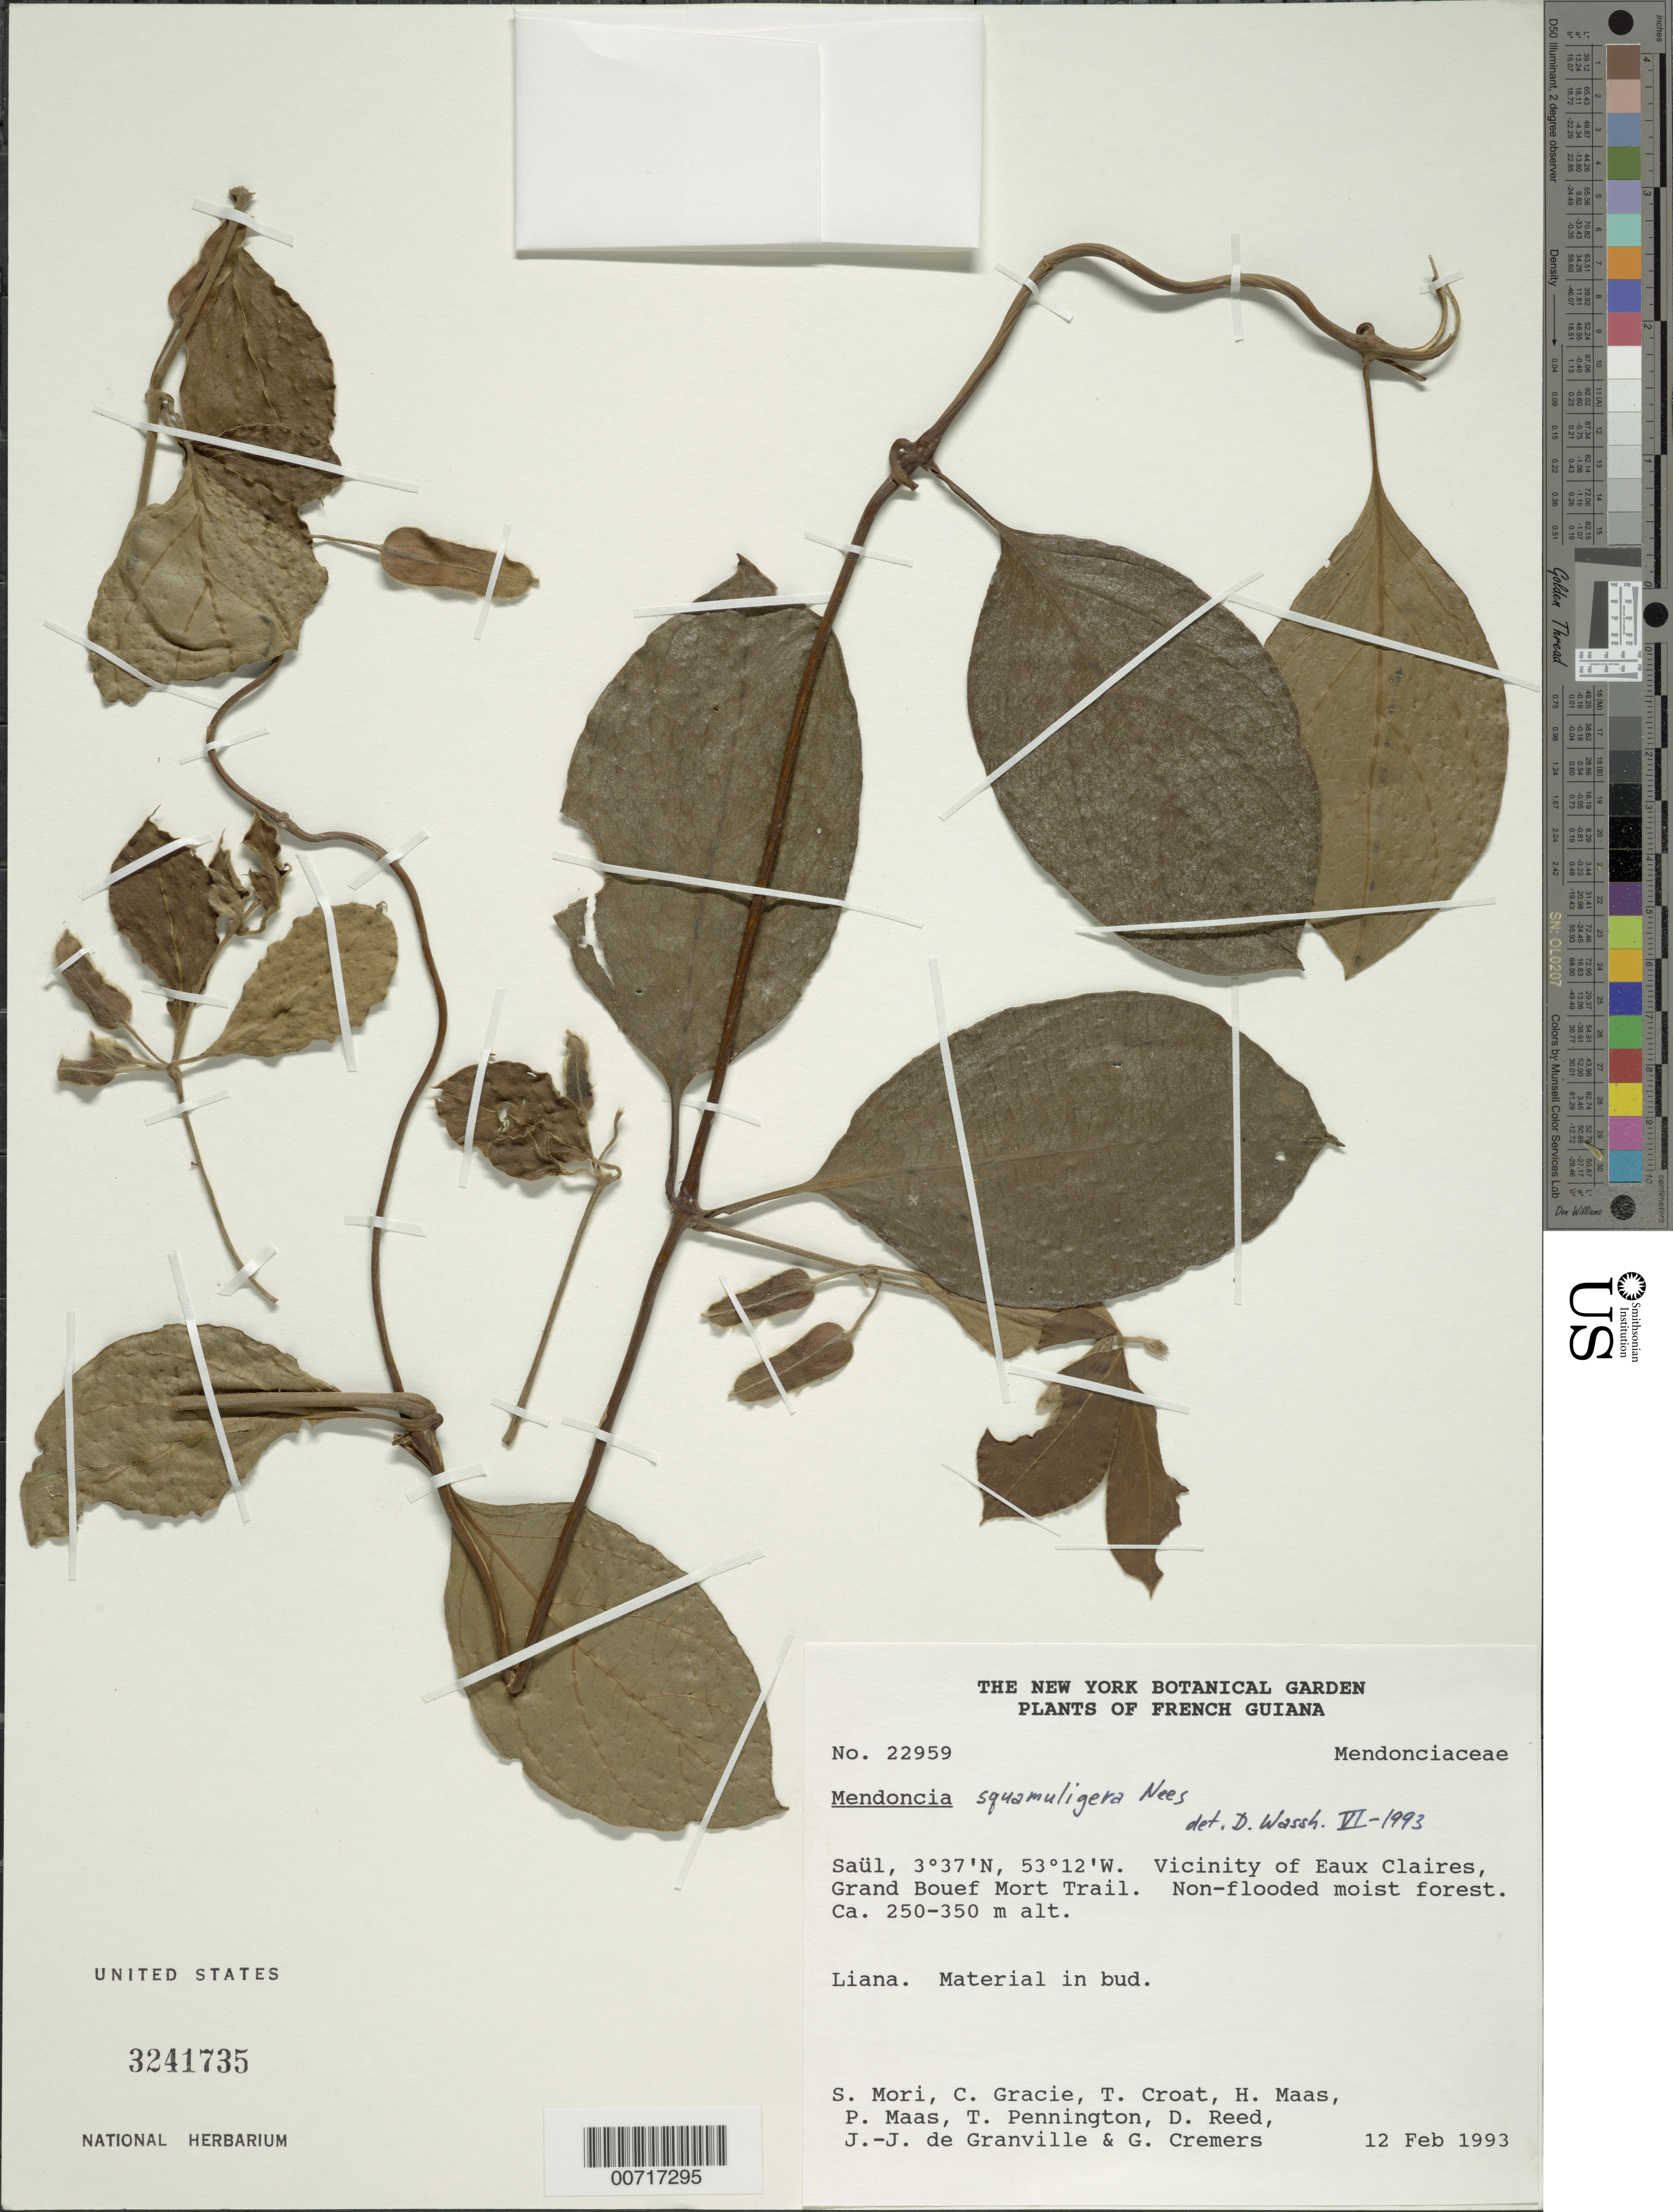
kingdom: Plantae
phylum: Tracheophyta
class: Magnoliopsida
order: Lamiales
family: Acanthaceae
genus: Mendoncia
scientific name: Mendoncia squamuligera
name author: Nees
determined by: Wasshausen, Dieter C., (BOT), Smithsonian Institution - National Museum of Natural History (UNITED STATES)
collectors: S. Mori, C. A. Gracie, T. B. Croat, H. Maas van de Kamer, P. Maas, T. D. Pennington, D. Reed, J.-J. de Granville & G. Cremers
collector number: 22959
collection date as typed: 12-Feb-93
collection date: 1993-02-12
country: French Guiana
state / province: Saint-Laurent-du-Maroni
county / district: Saül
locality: Saül, vicinity of Eaux Claires, Grand Bouef Mort Trail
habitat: Non-flooded moist forest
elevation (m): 250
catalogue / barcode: US 3241735